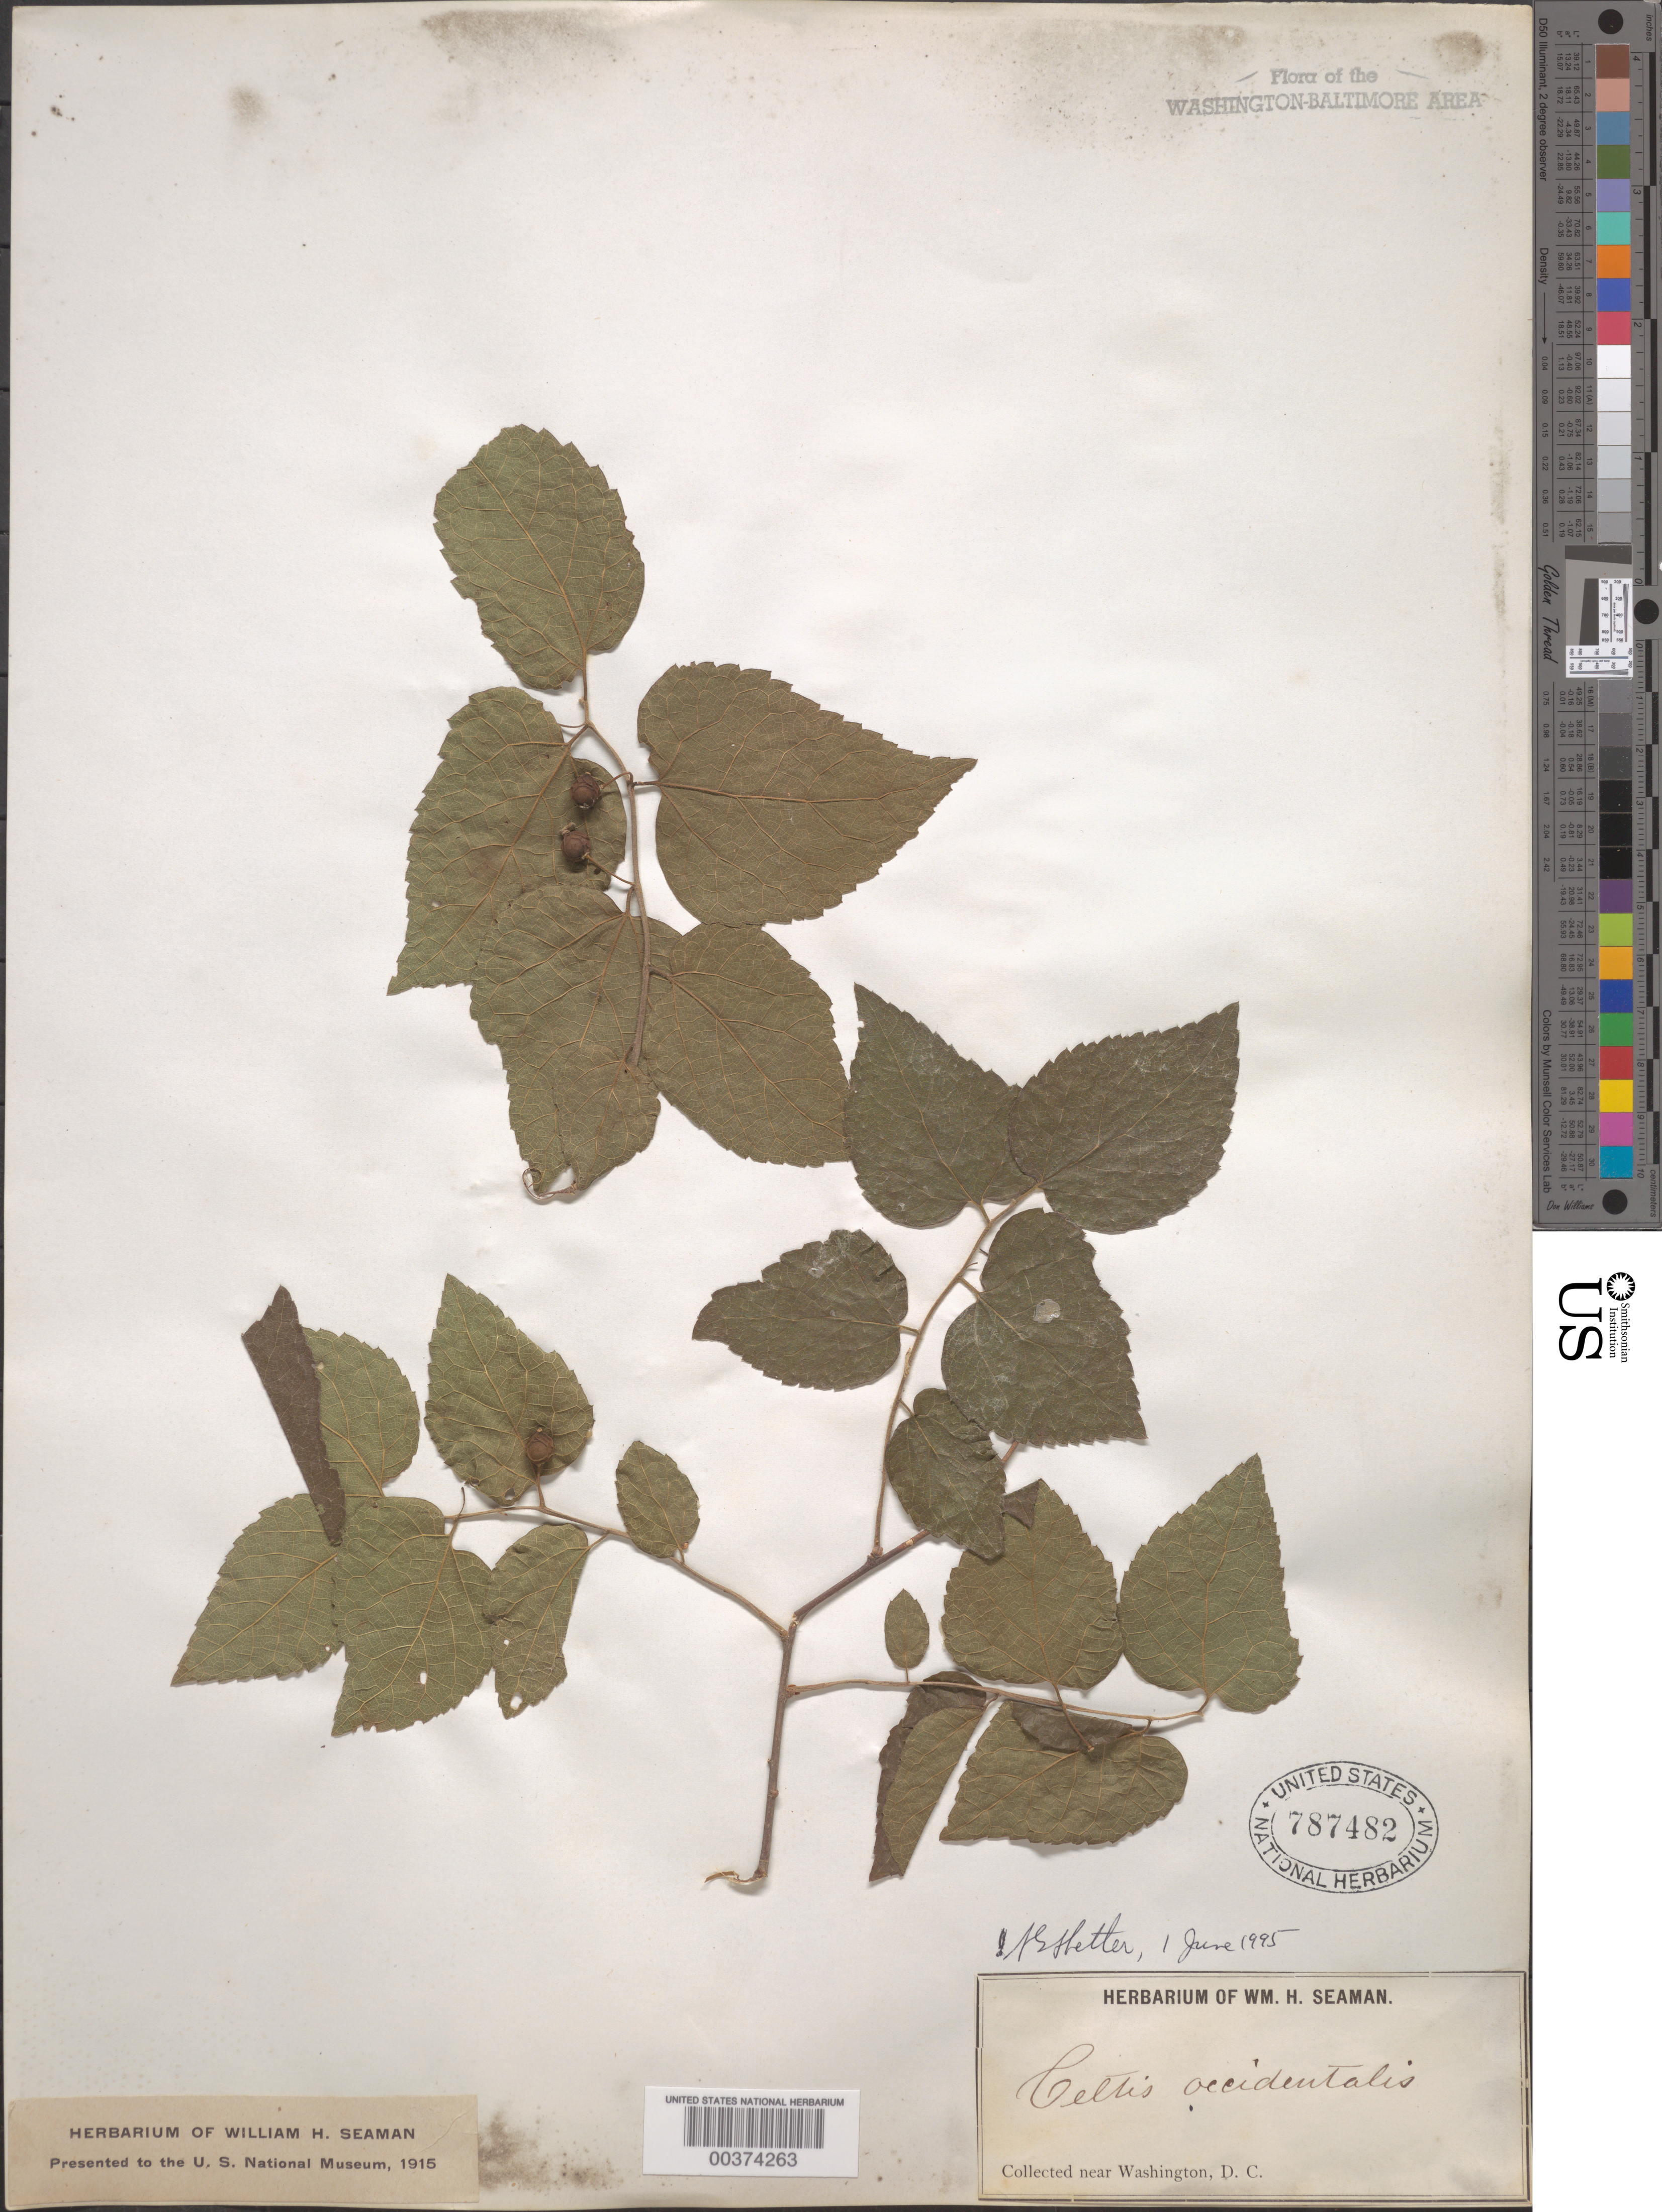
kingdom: Plantae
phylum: Tracheophyta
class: Magnoliopsida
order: Rosales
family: Cannabaceae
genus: Celtis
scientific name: Celtis occidentalis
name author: L.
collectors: W. Seaman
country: United States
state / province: District of Columbia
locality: DC vicinity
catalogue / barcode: US 787482